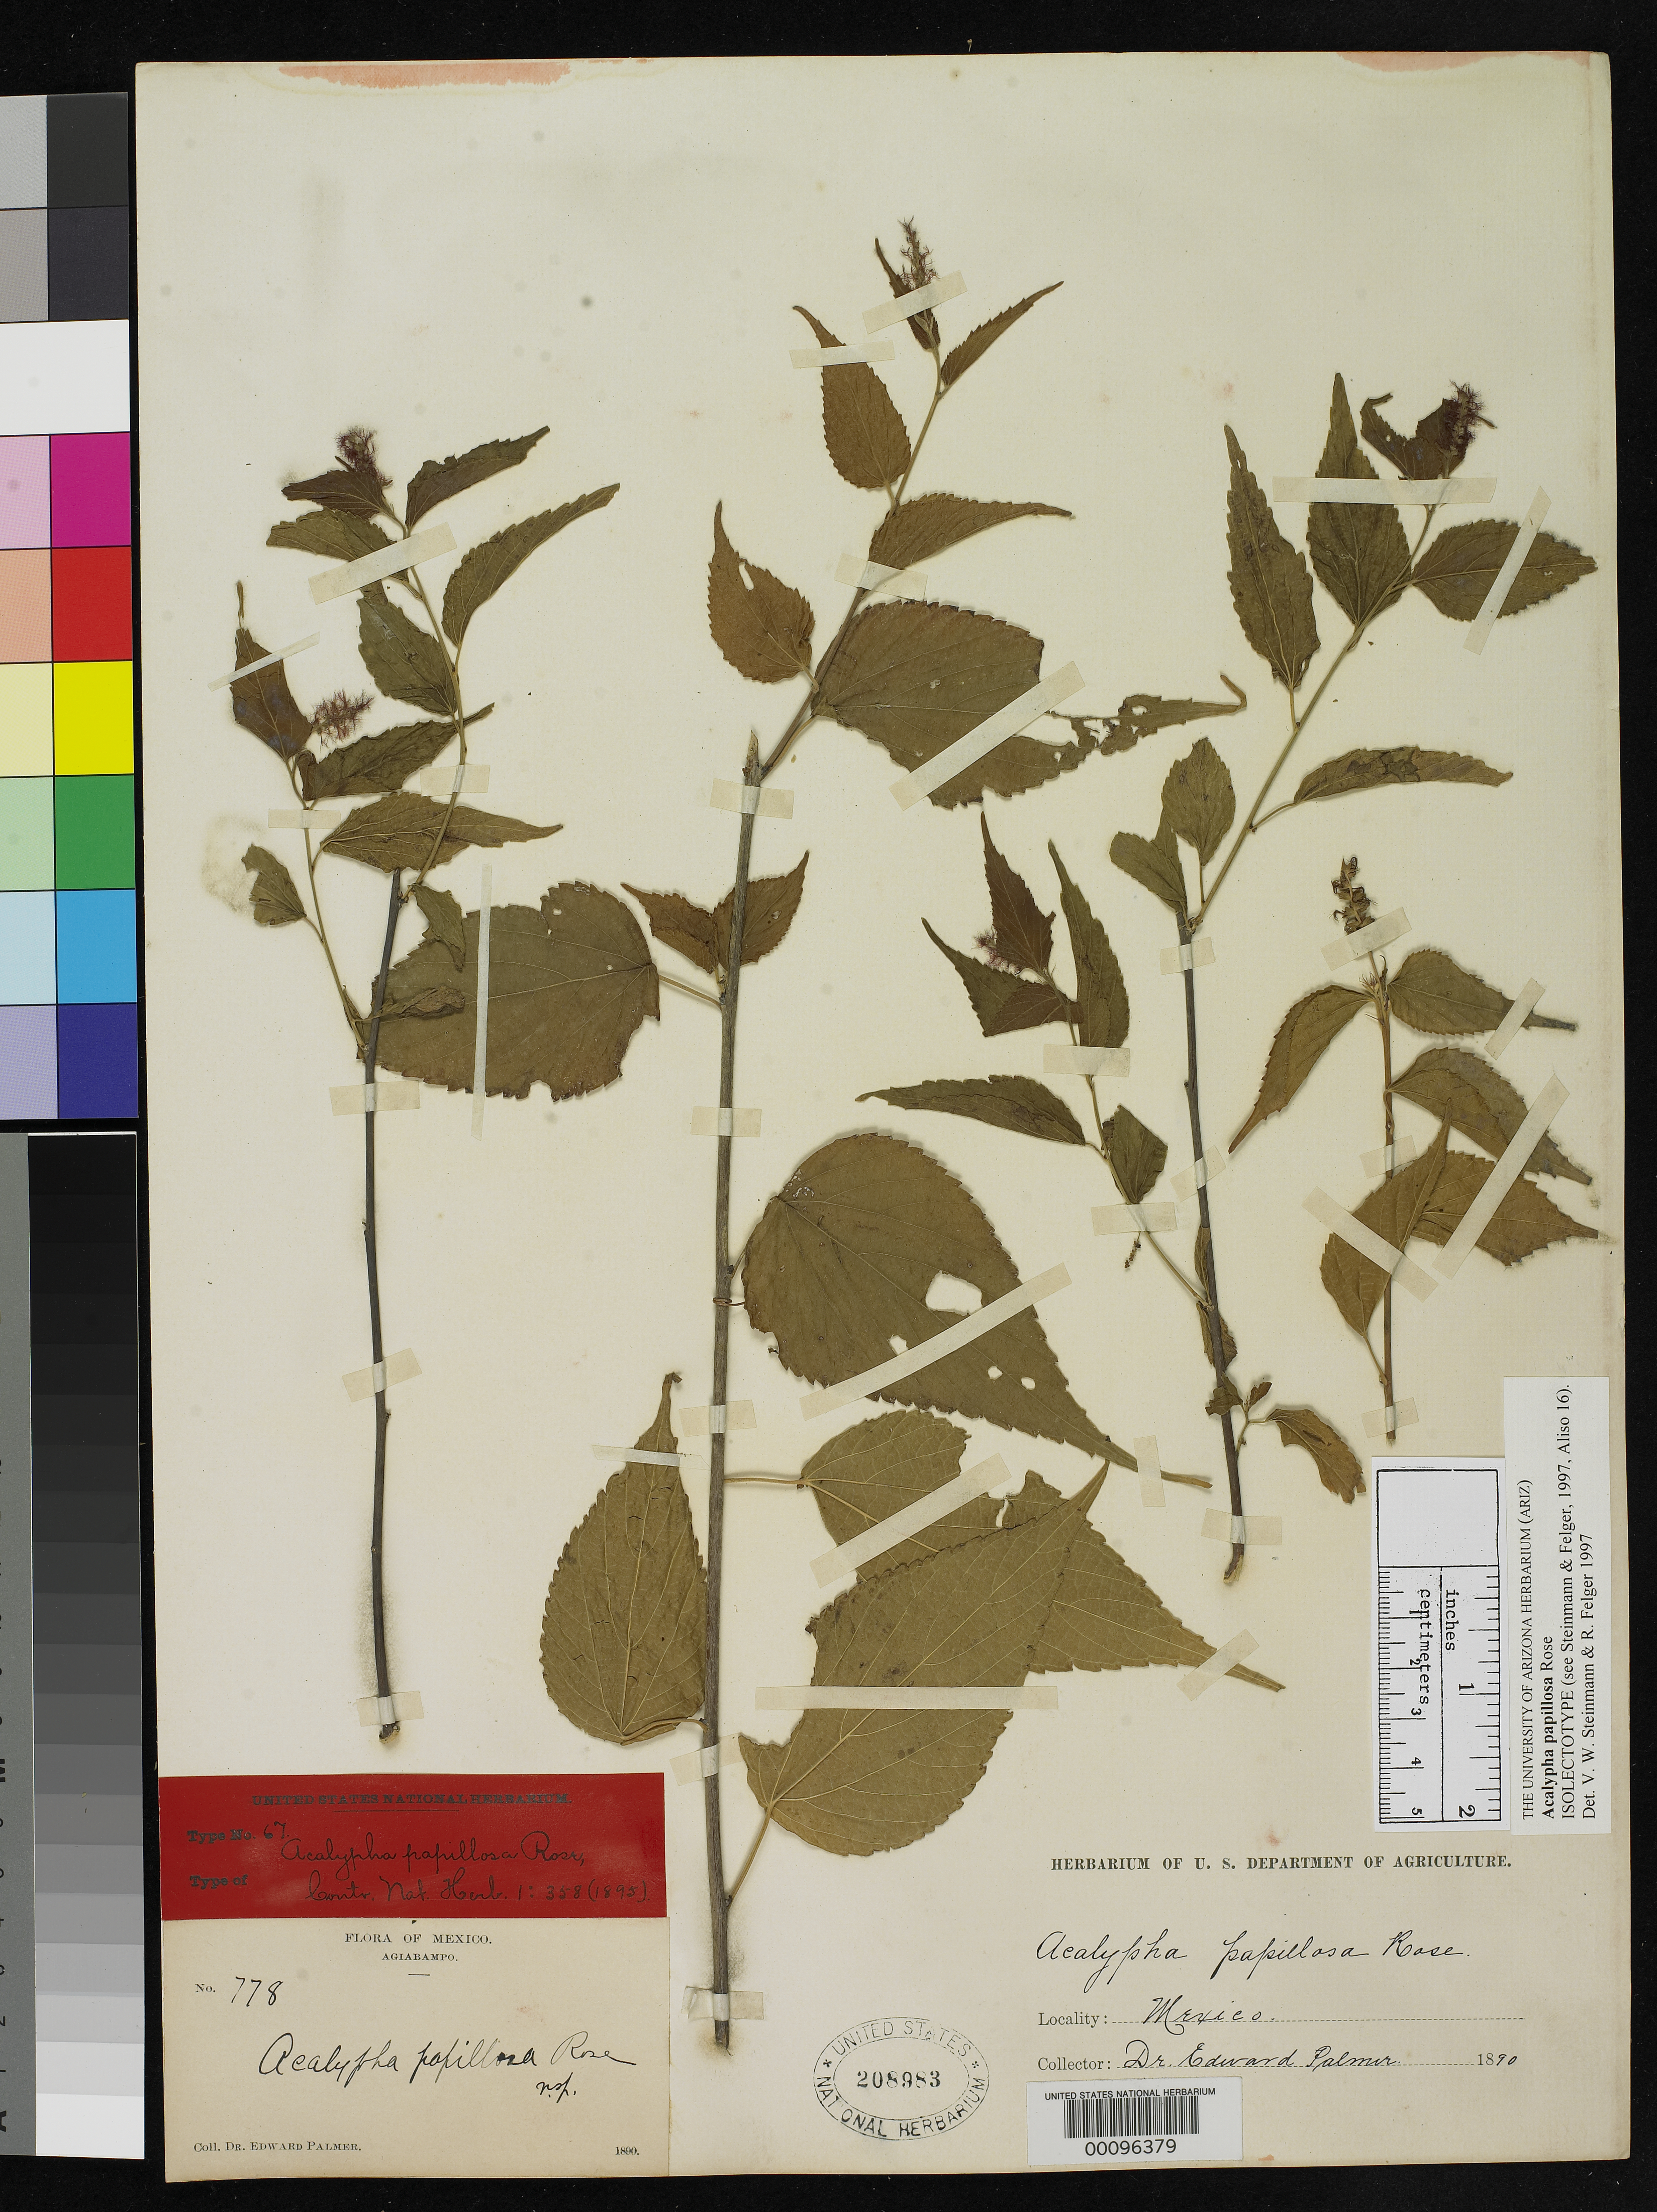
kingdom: Plantae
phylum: Tracheophyta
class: Magnoliopsida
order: Malpighiales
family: Euphorbiaceae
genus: Acalypha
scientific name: Acalypha papillosa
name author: Rose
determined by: Steinmann, V. W.; Felger, R. S.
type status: Isolectotype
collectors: E. Palmer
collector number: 778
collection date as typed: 1890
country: Mexico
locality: Agiabampo.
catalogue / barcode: US 208983